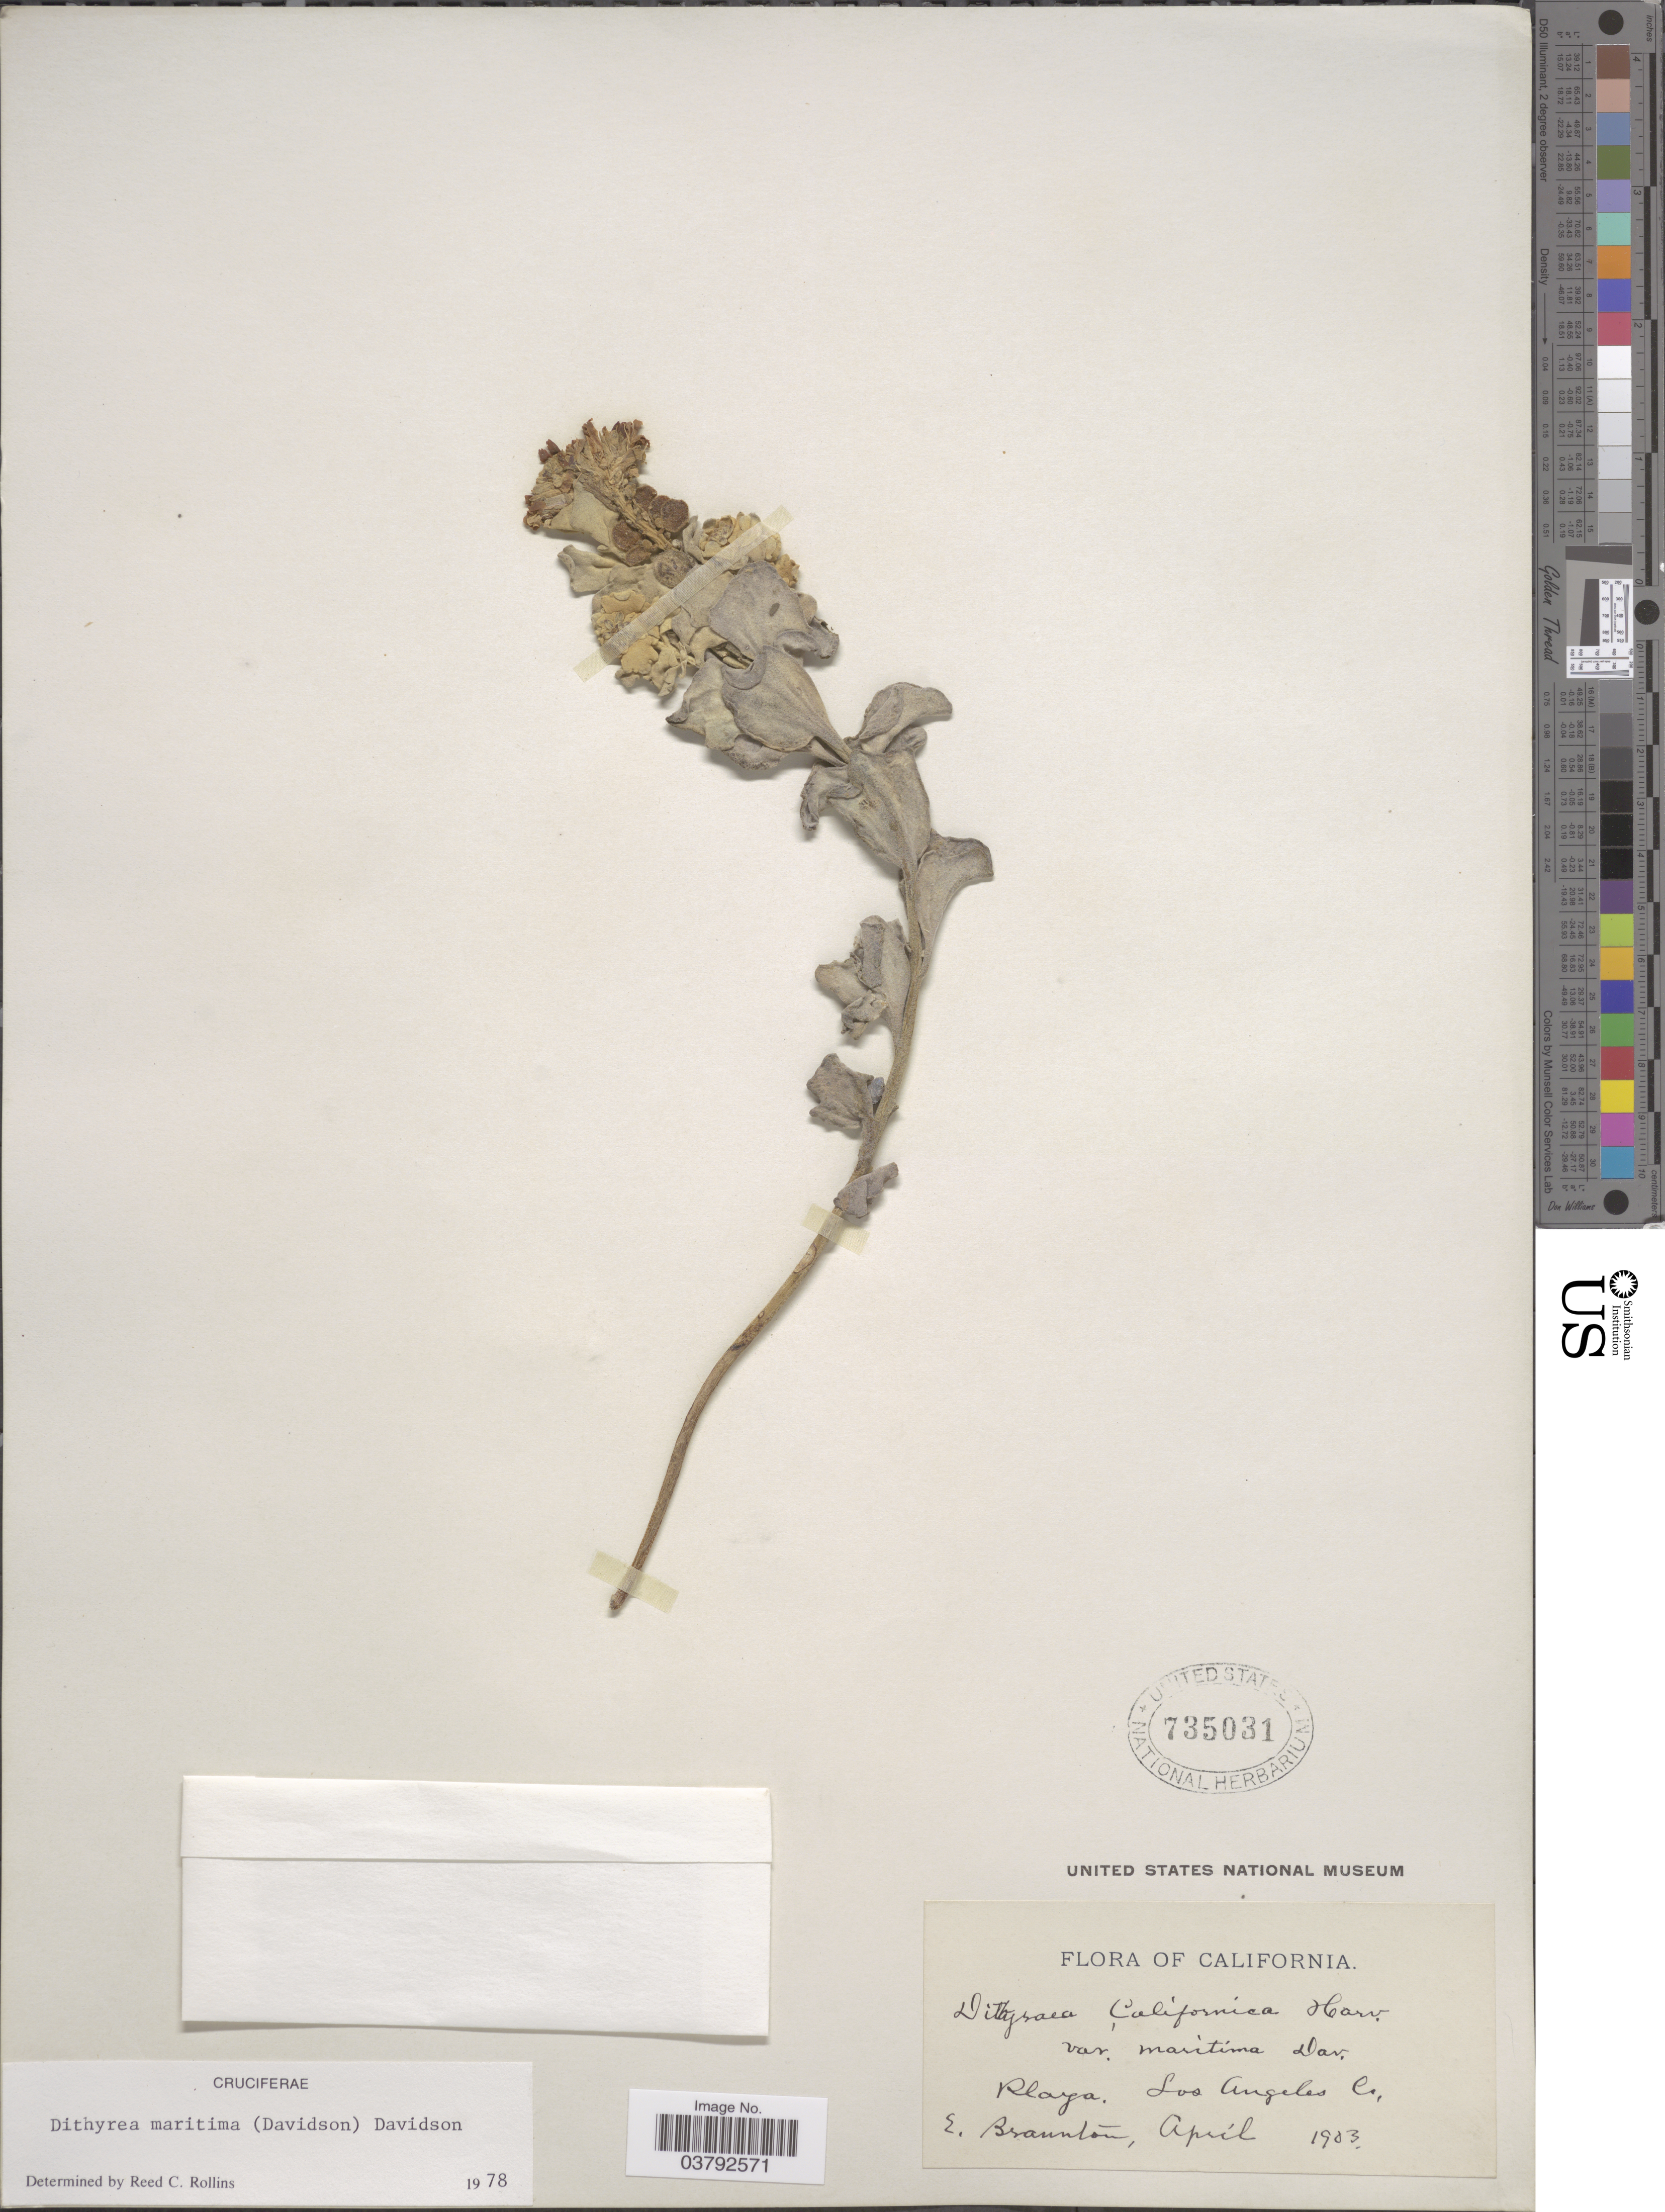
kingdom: Plantae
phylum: Tracheophyta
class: Magnoliopsida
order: Brassicales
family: Brassicaceae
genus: Dithyrea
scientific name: Dithyrea californica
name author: Harv.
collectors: E. Braunton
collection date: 1903-04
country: United States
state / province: California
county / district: Los Angeles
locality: Playa. Los Angeles Co.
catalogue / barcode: US 735031